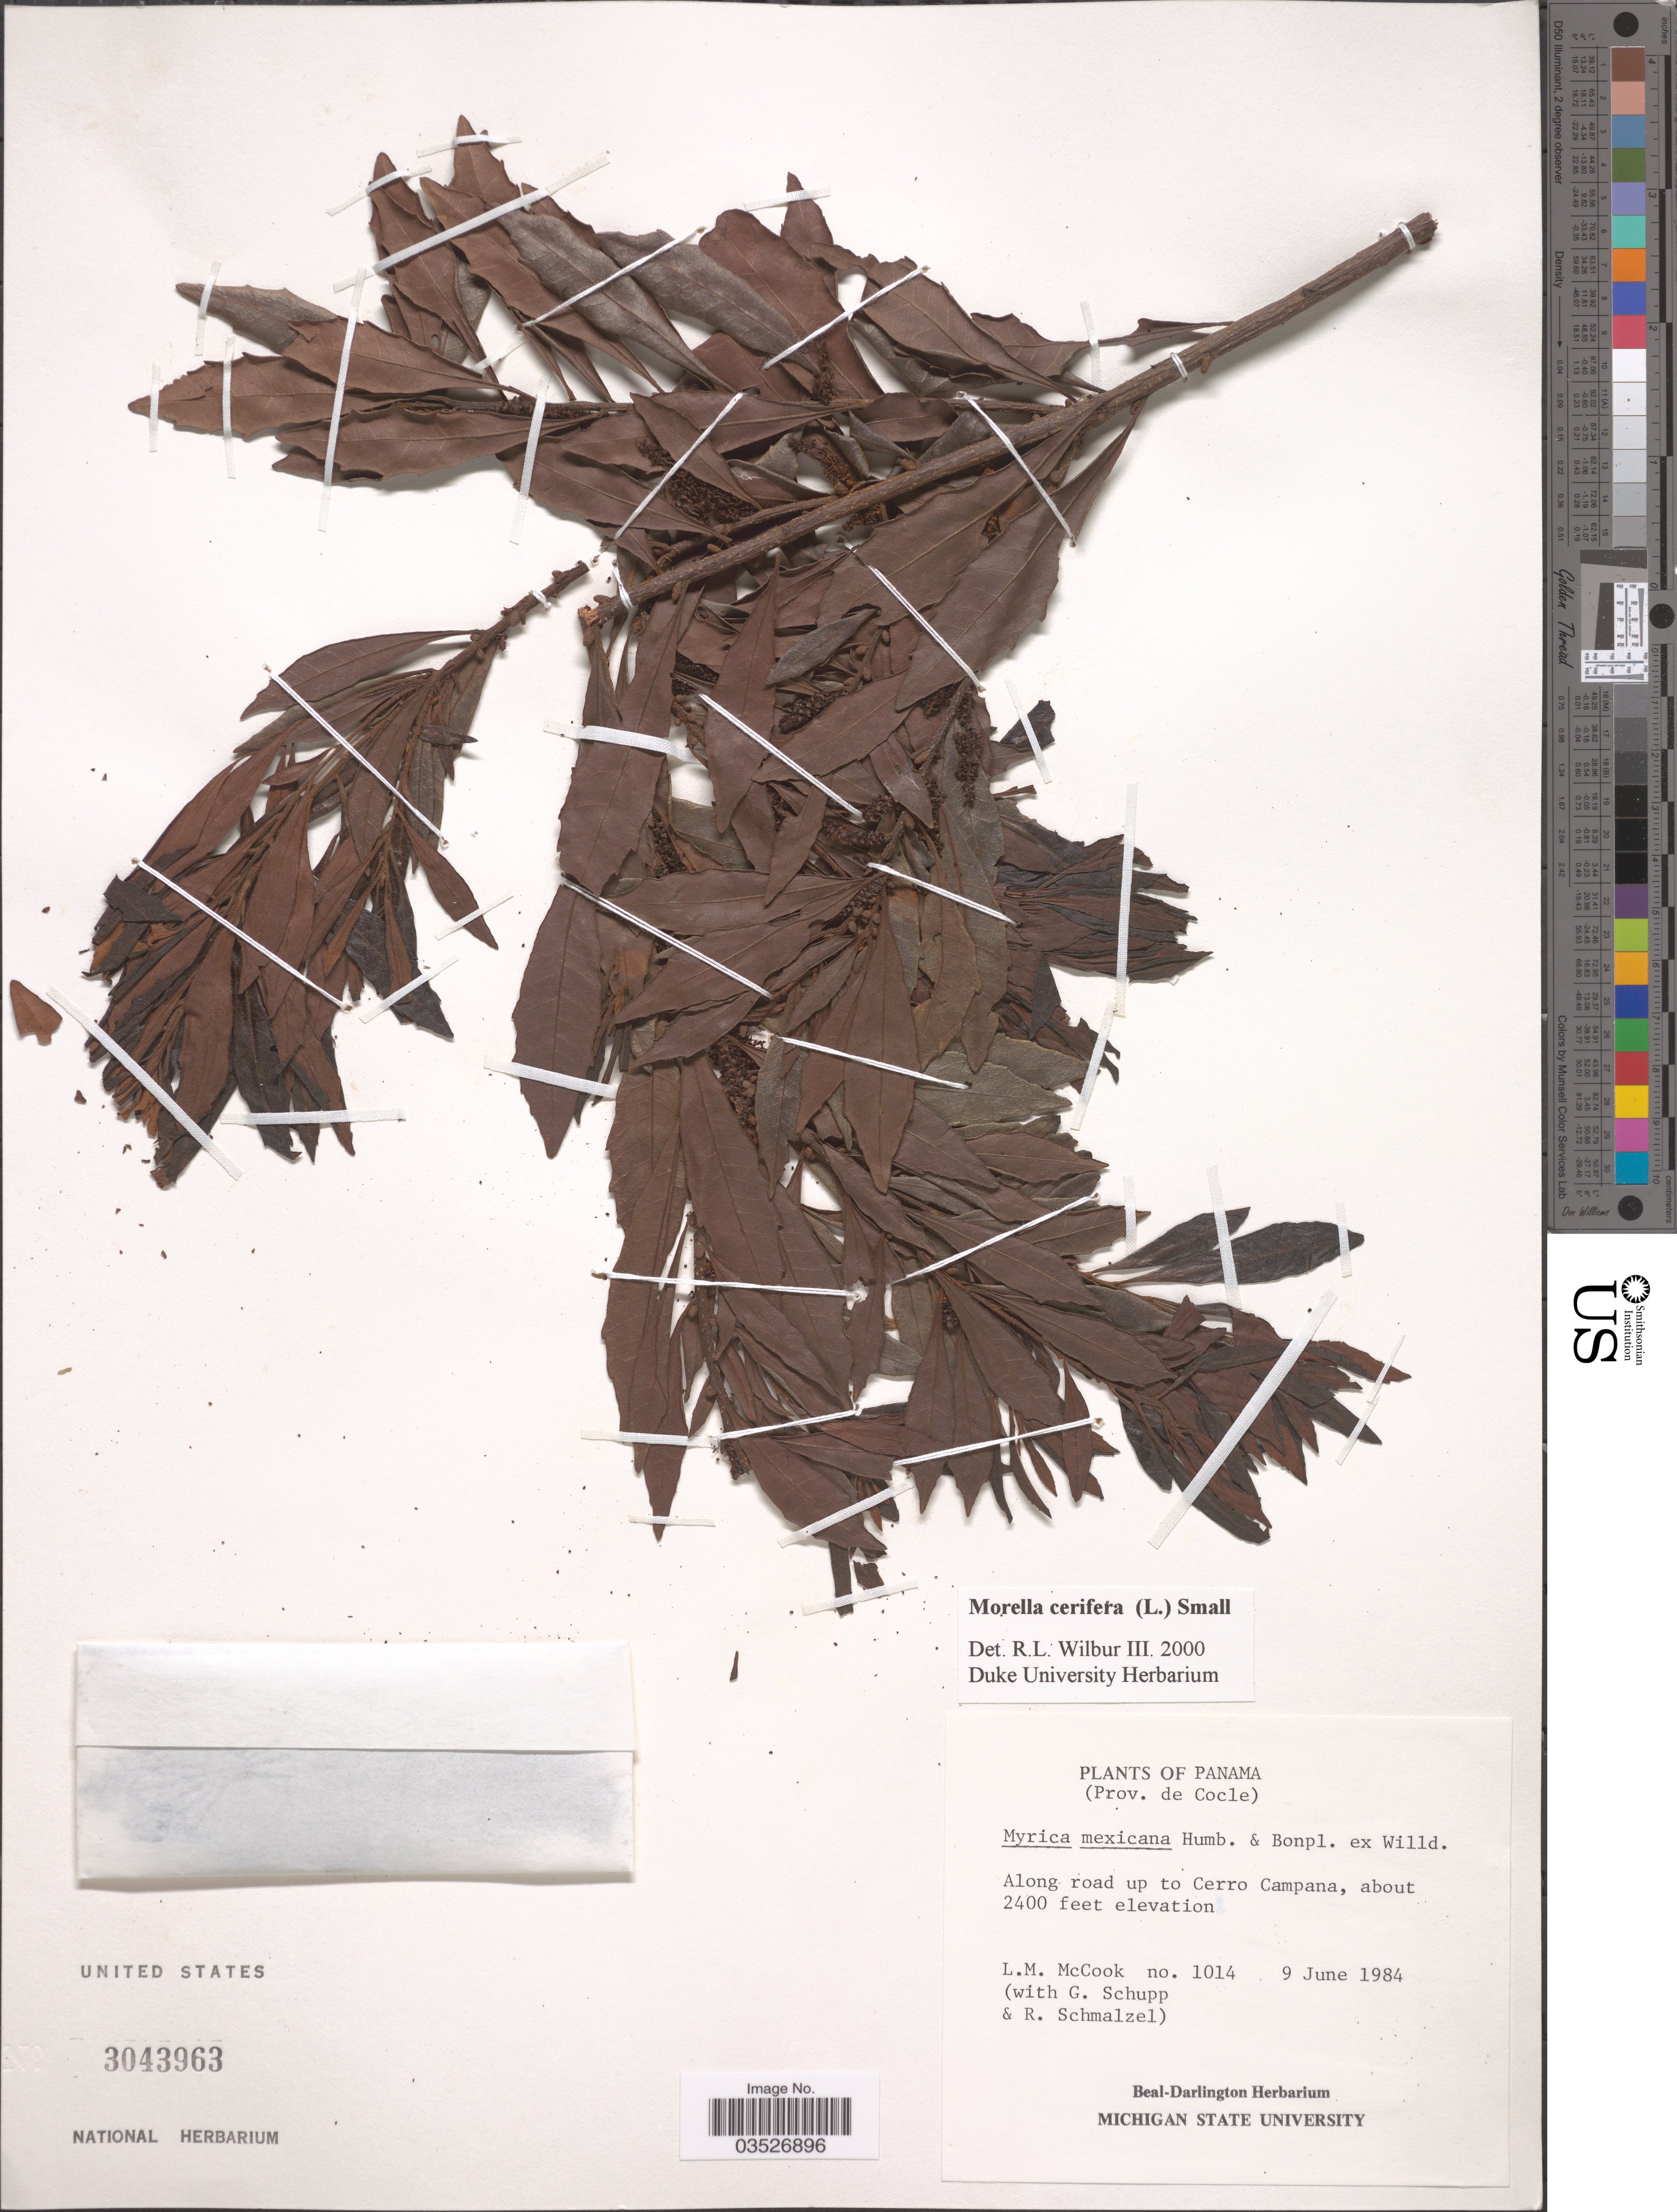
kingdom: Plantae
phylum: Tracheophyta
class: Magnoliopsida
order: Fagales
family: Myricaceae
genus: Morella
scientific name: Morella cerifera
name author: (L.) Small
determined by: Wilbur, R. L.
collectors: L. McCook, G. Schupp & R. Schmalzel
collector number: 1014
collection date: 1984-06-09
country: Panama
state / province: Coclé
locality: Along road up to Cerro Campana.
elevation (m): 732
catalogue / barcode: US 3043963